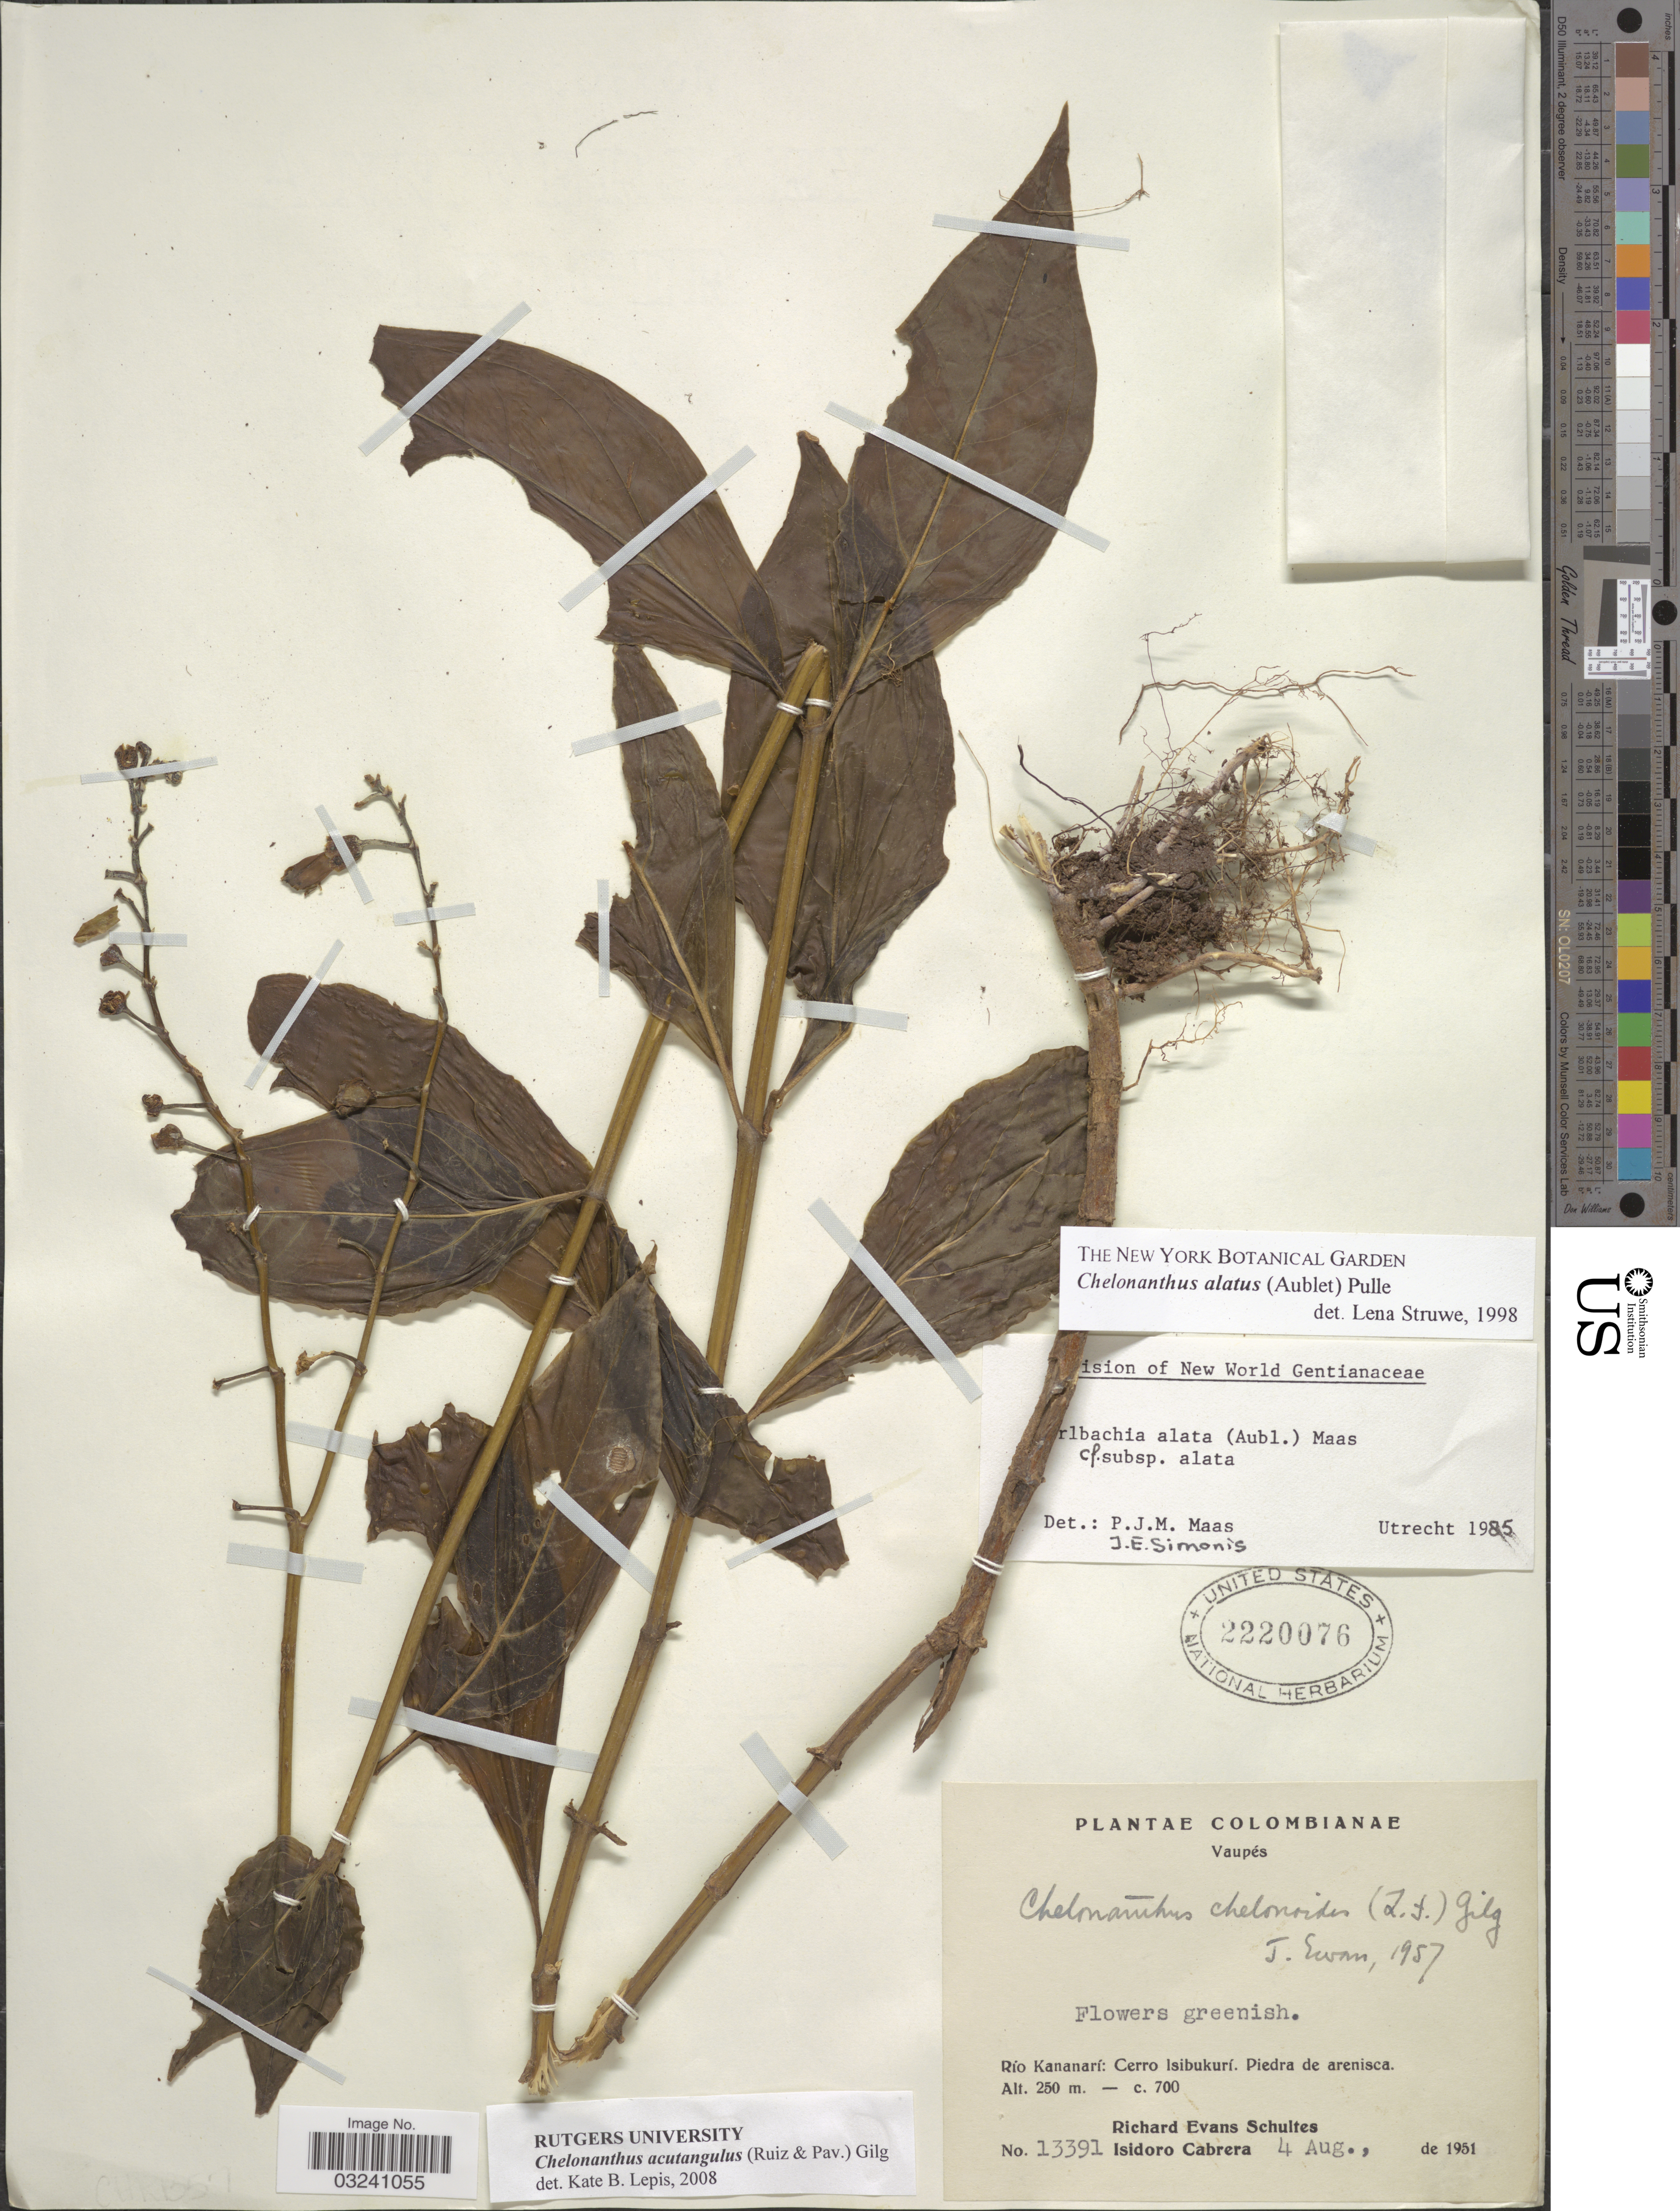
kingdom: Plantae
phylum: Tracheophyta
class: Magnoliopsida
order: Gentianales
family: Gentianaceae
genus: Chelonanthus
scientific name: Chelonanthus acutangulus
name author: (Ruiz & Pav.) Gilg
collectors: R. E. Schultes & I. Cabrera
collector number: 13391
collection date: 1951-08-04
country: Colombia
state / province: Vaupés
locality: Río Kananarí: Cerro Isibukurí. Piedra de arenisca.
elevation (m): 250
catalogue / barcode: US 2220076